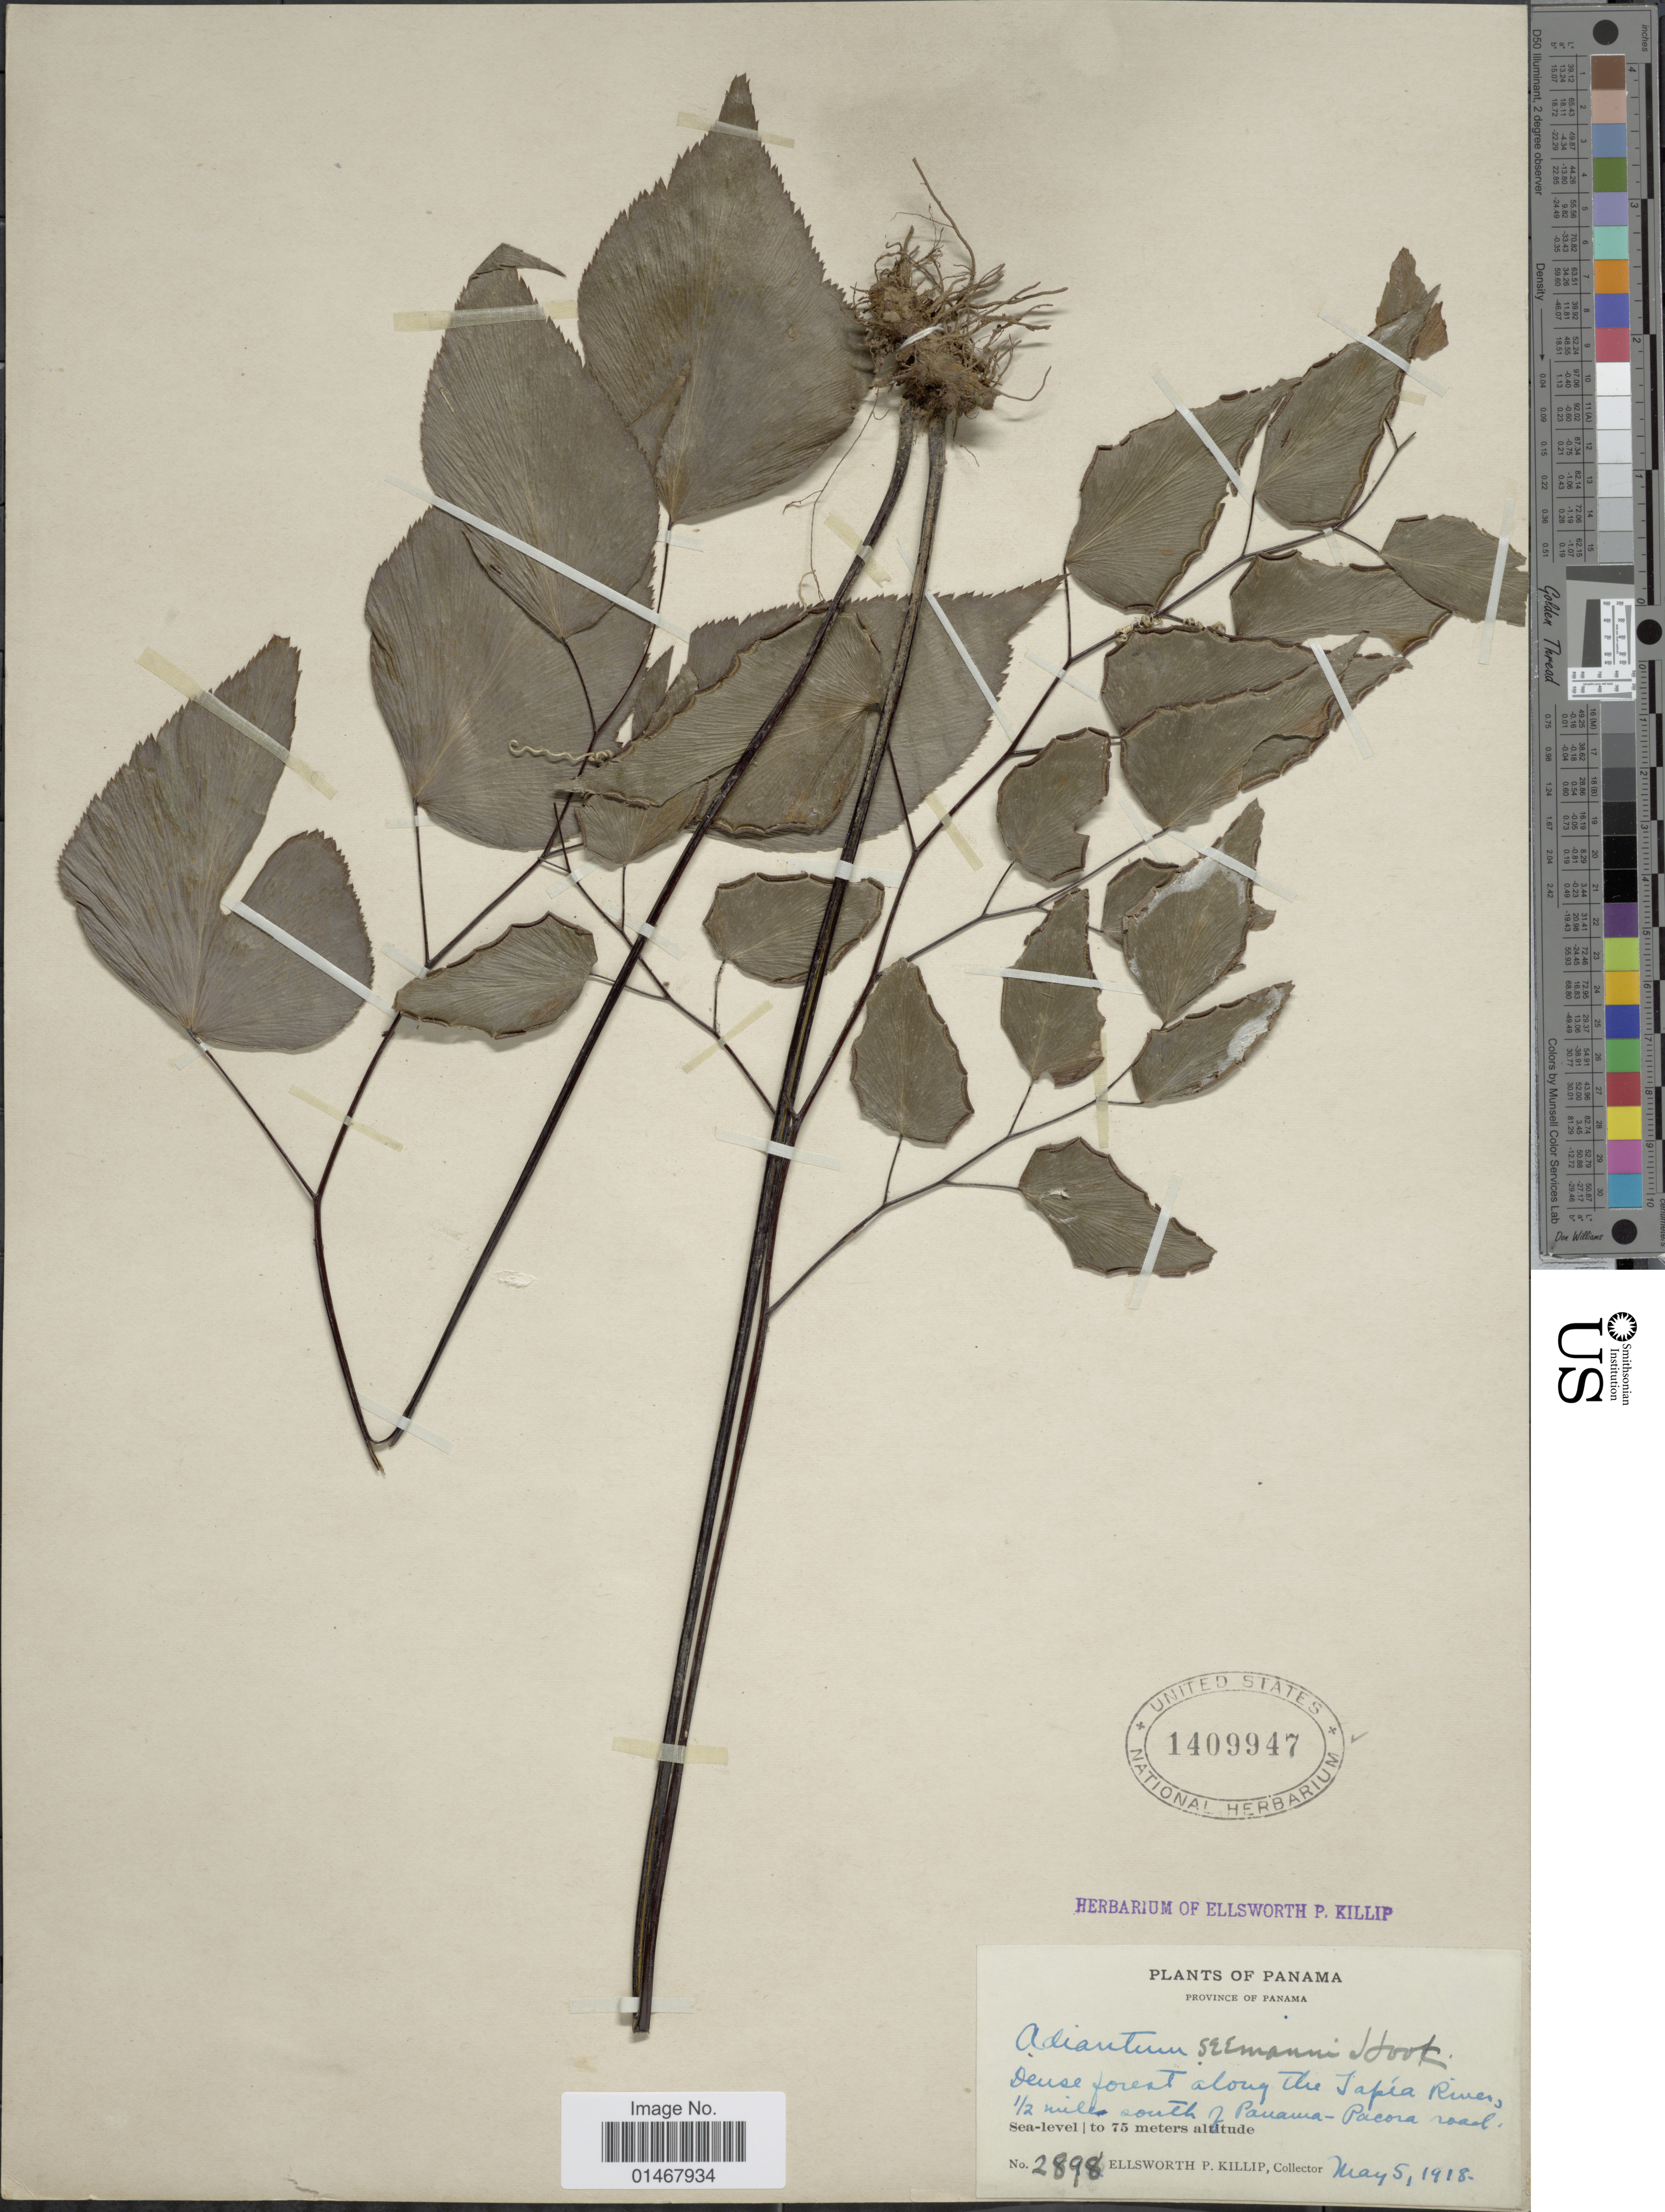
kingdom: Plantae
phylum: Tracheophyta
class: Polypodiopsida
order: Polypodiales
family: Pteridaceae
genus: Adiantum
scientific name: Adiantum seemannii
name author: Hook.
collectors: E. P. Killip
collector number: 2898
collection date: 1918-05-05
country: Panama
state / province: Panamá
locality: Province of Panama, Dense forest along the Japia River, ½ mile south of Panama-Pacora road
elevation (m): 75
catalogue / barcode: US 1409947